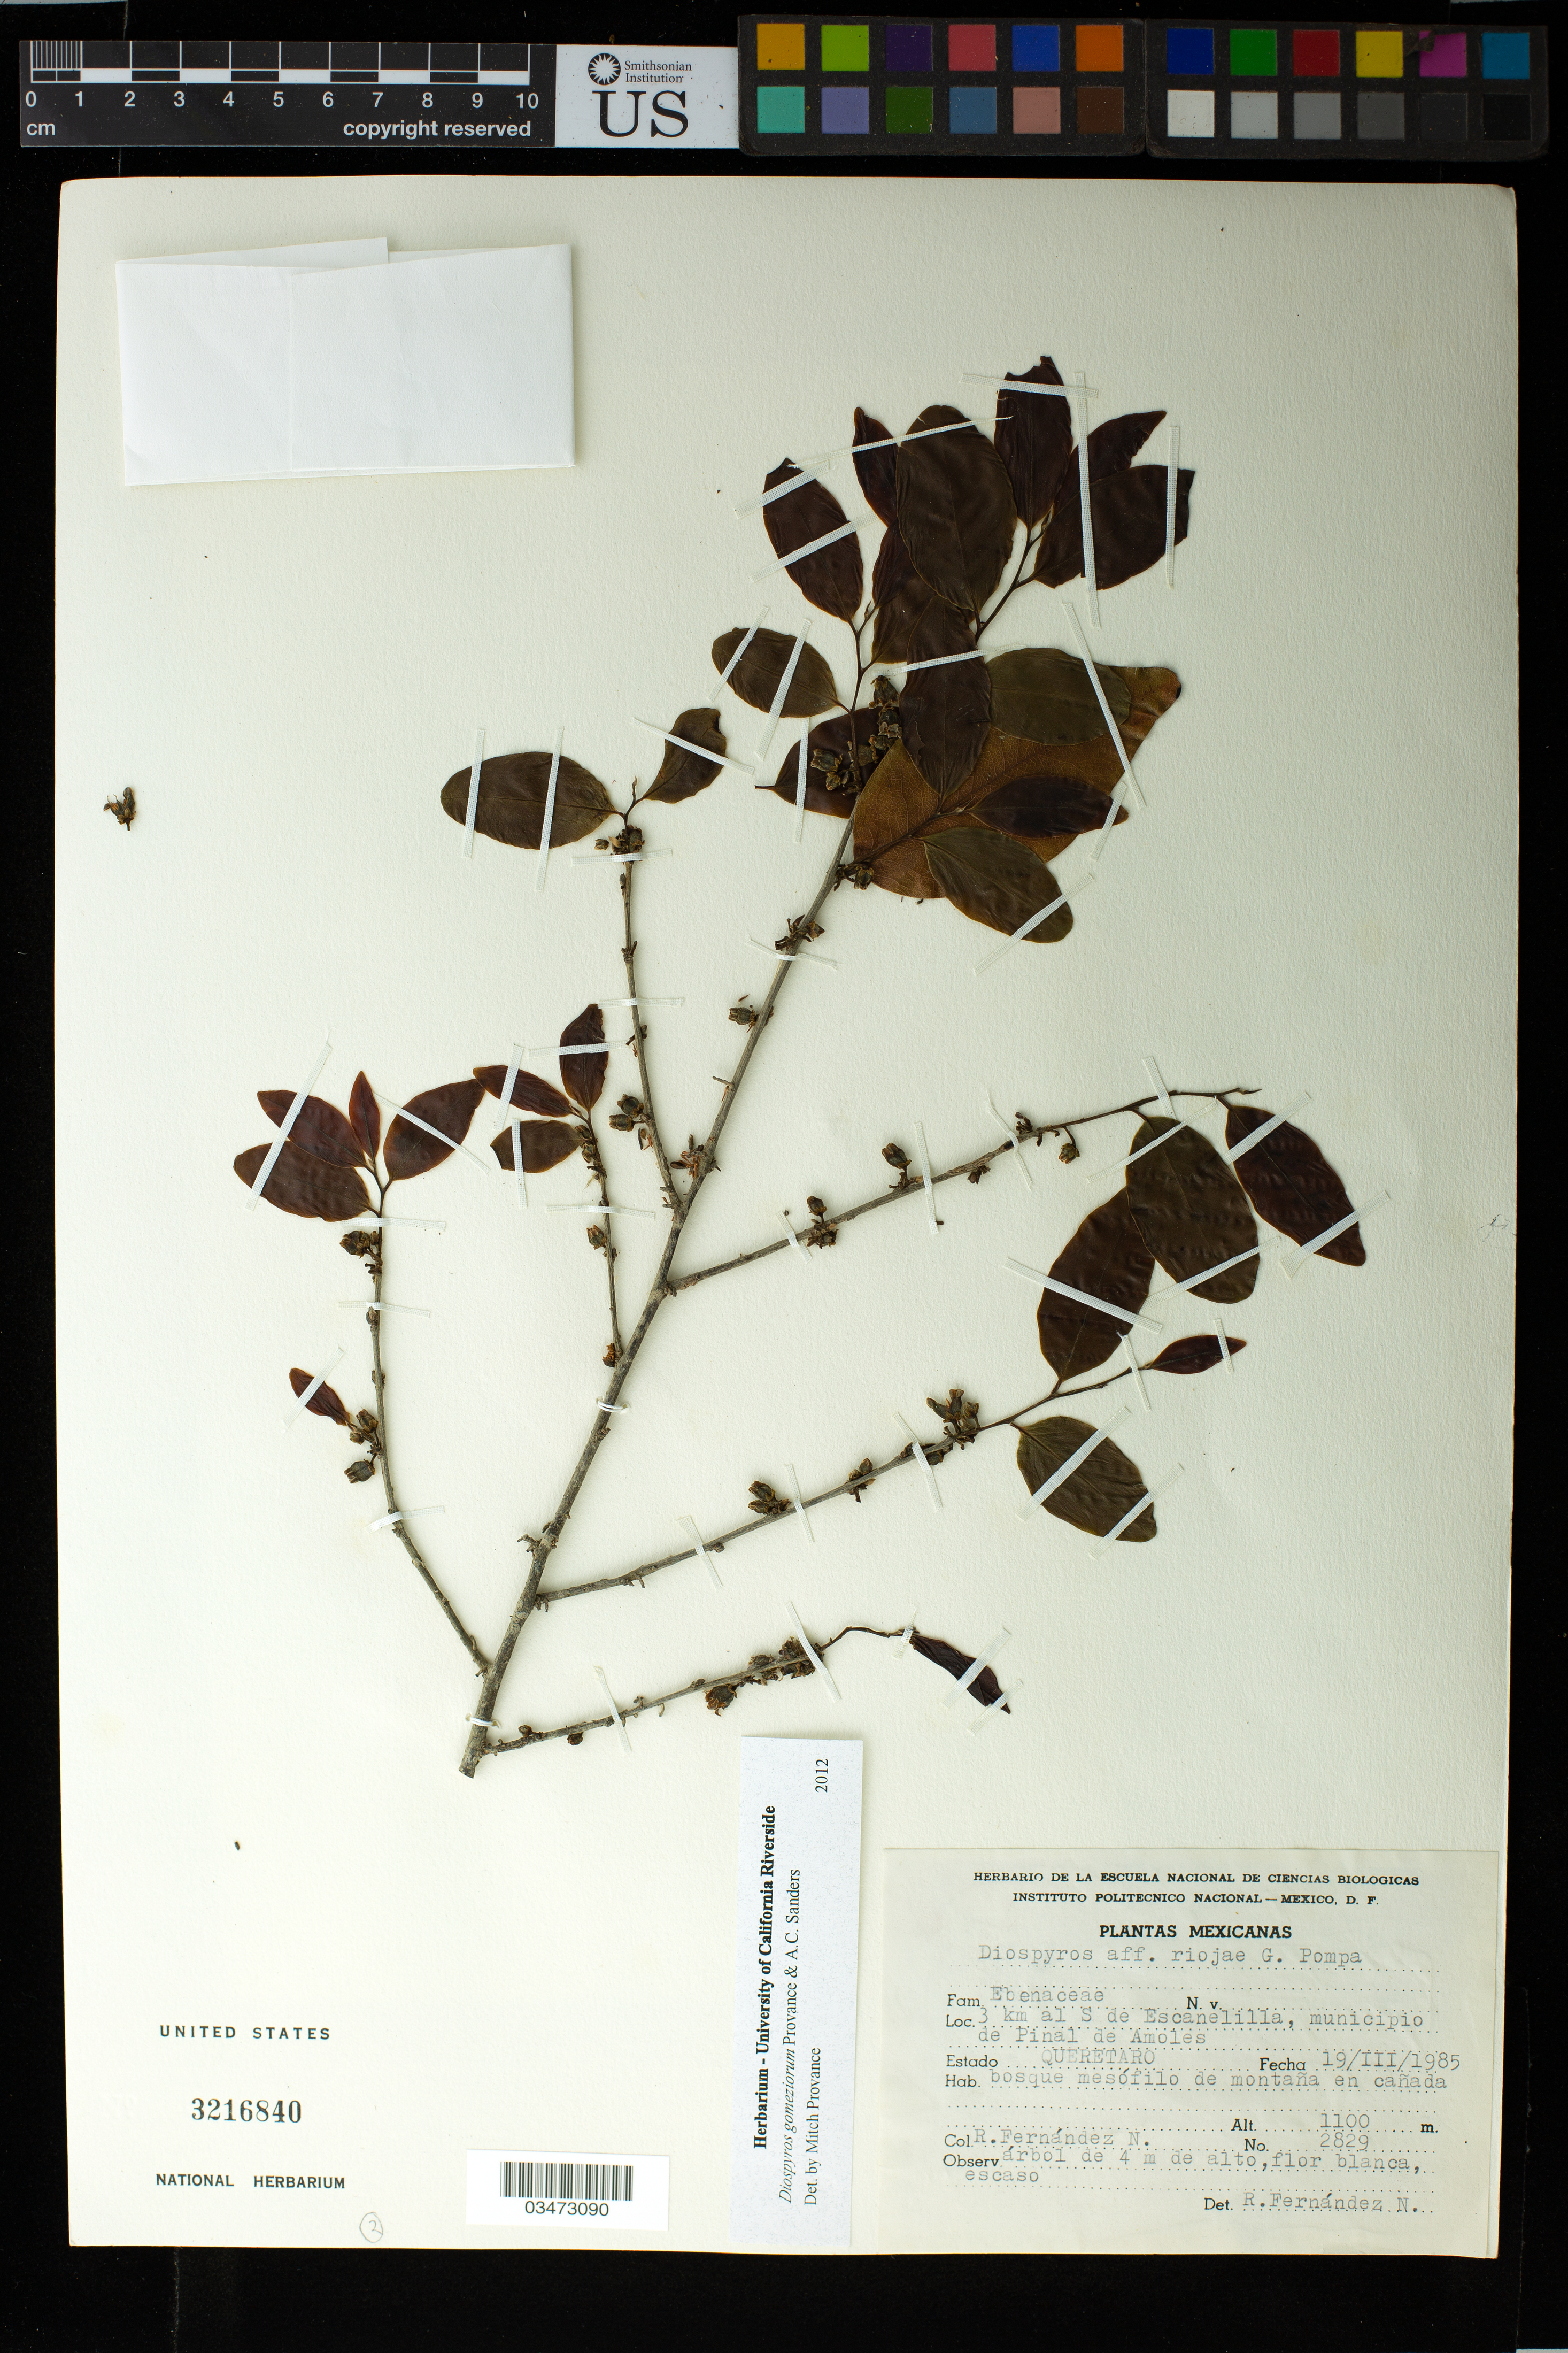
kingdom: Plantae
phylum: Tracheophyta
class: Magnoliopsida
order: Ericales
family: Ebenaceae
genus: Diospyros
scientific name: Diospyros gomeziorum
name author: M. C. Provance & A.C. Sanders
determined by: Provance, M. C.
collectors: R. Fernández Nava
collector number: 2829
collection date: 1985-03-19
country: Mexico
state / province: Querétaro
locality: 3 km al S de Escanelilla, municipio de Pinal de Amoles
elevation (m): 1100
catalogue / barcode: US 3216840